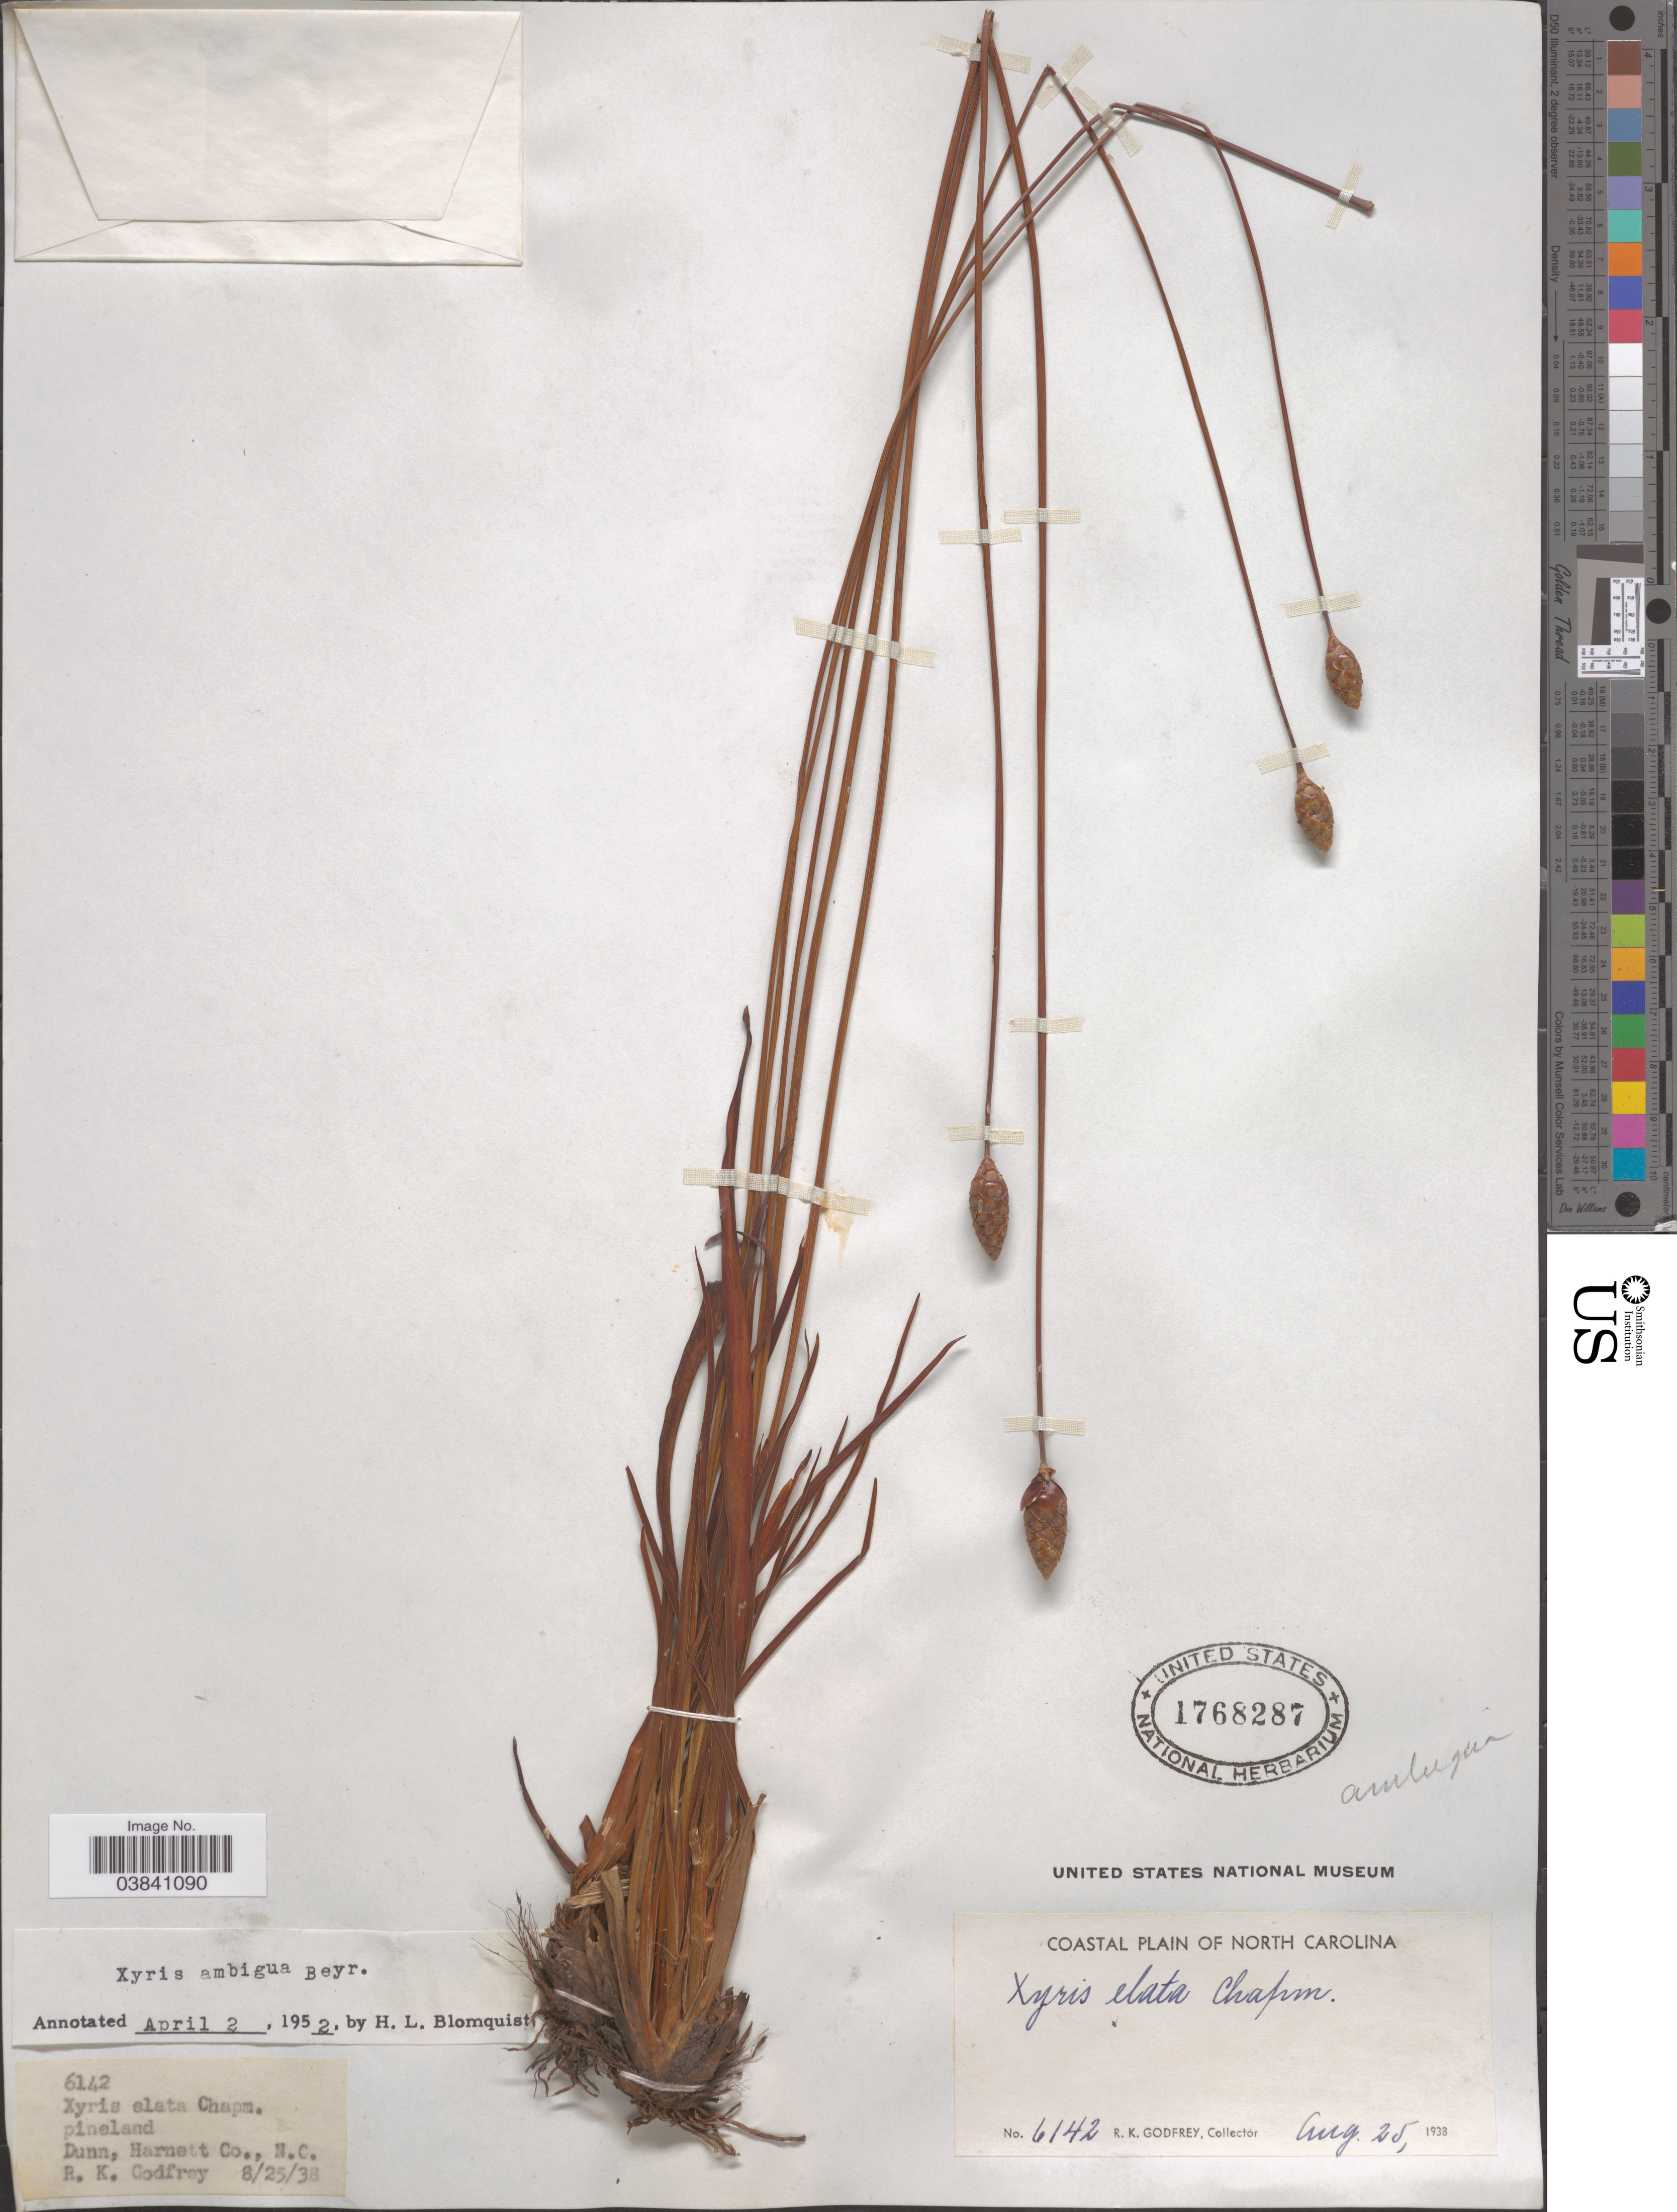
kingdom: Plantae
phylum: Tracheophyta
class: Liliopsida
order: Poales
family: Xyridaceae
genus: Xyris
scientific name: Xyris ambigua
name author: Beyr. ex Kunth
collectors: R. K. Godfrey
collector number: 6142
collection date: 1938-08-28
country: United States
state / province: North Carolina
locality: Coastal Plain of North Carolina. Dunn, Harnett Co.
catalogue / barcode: US 1768287